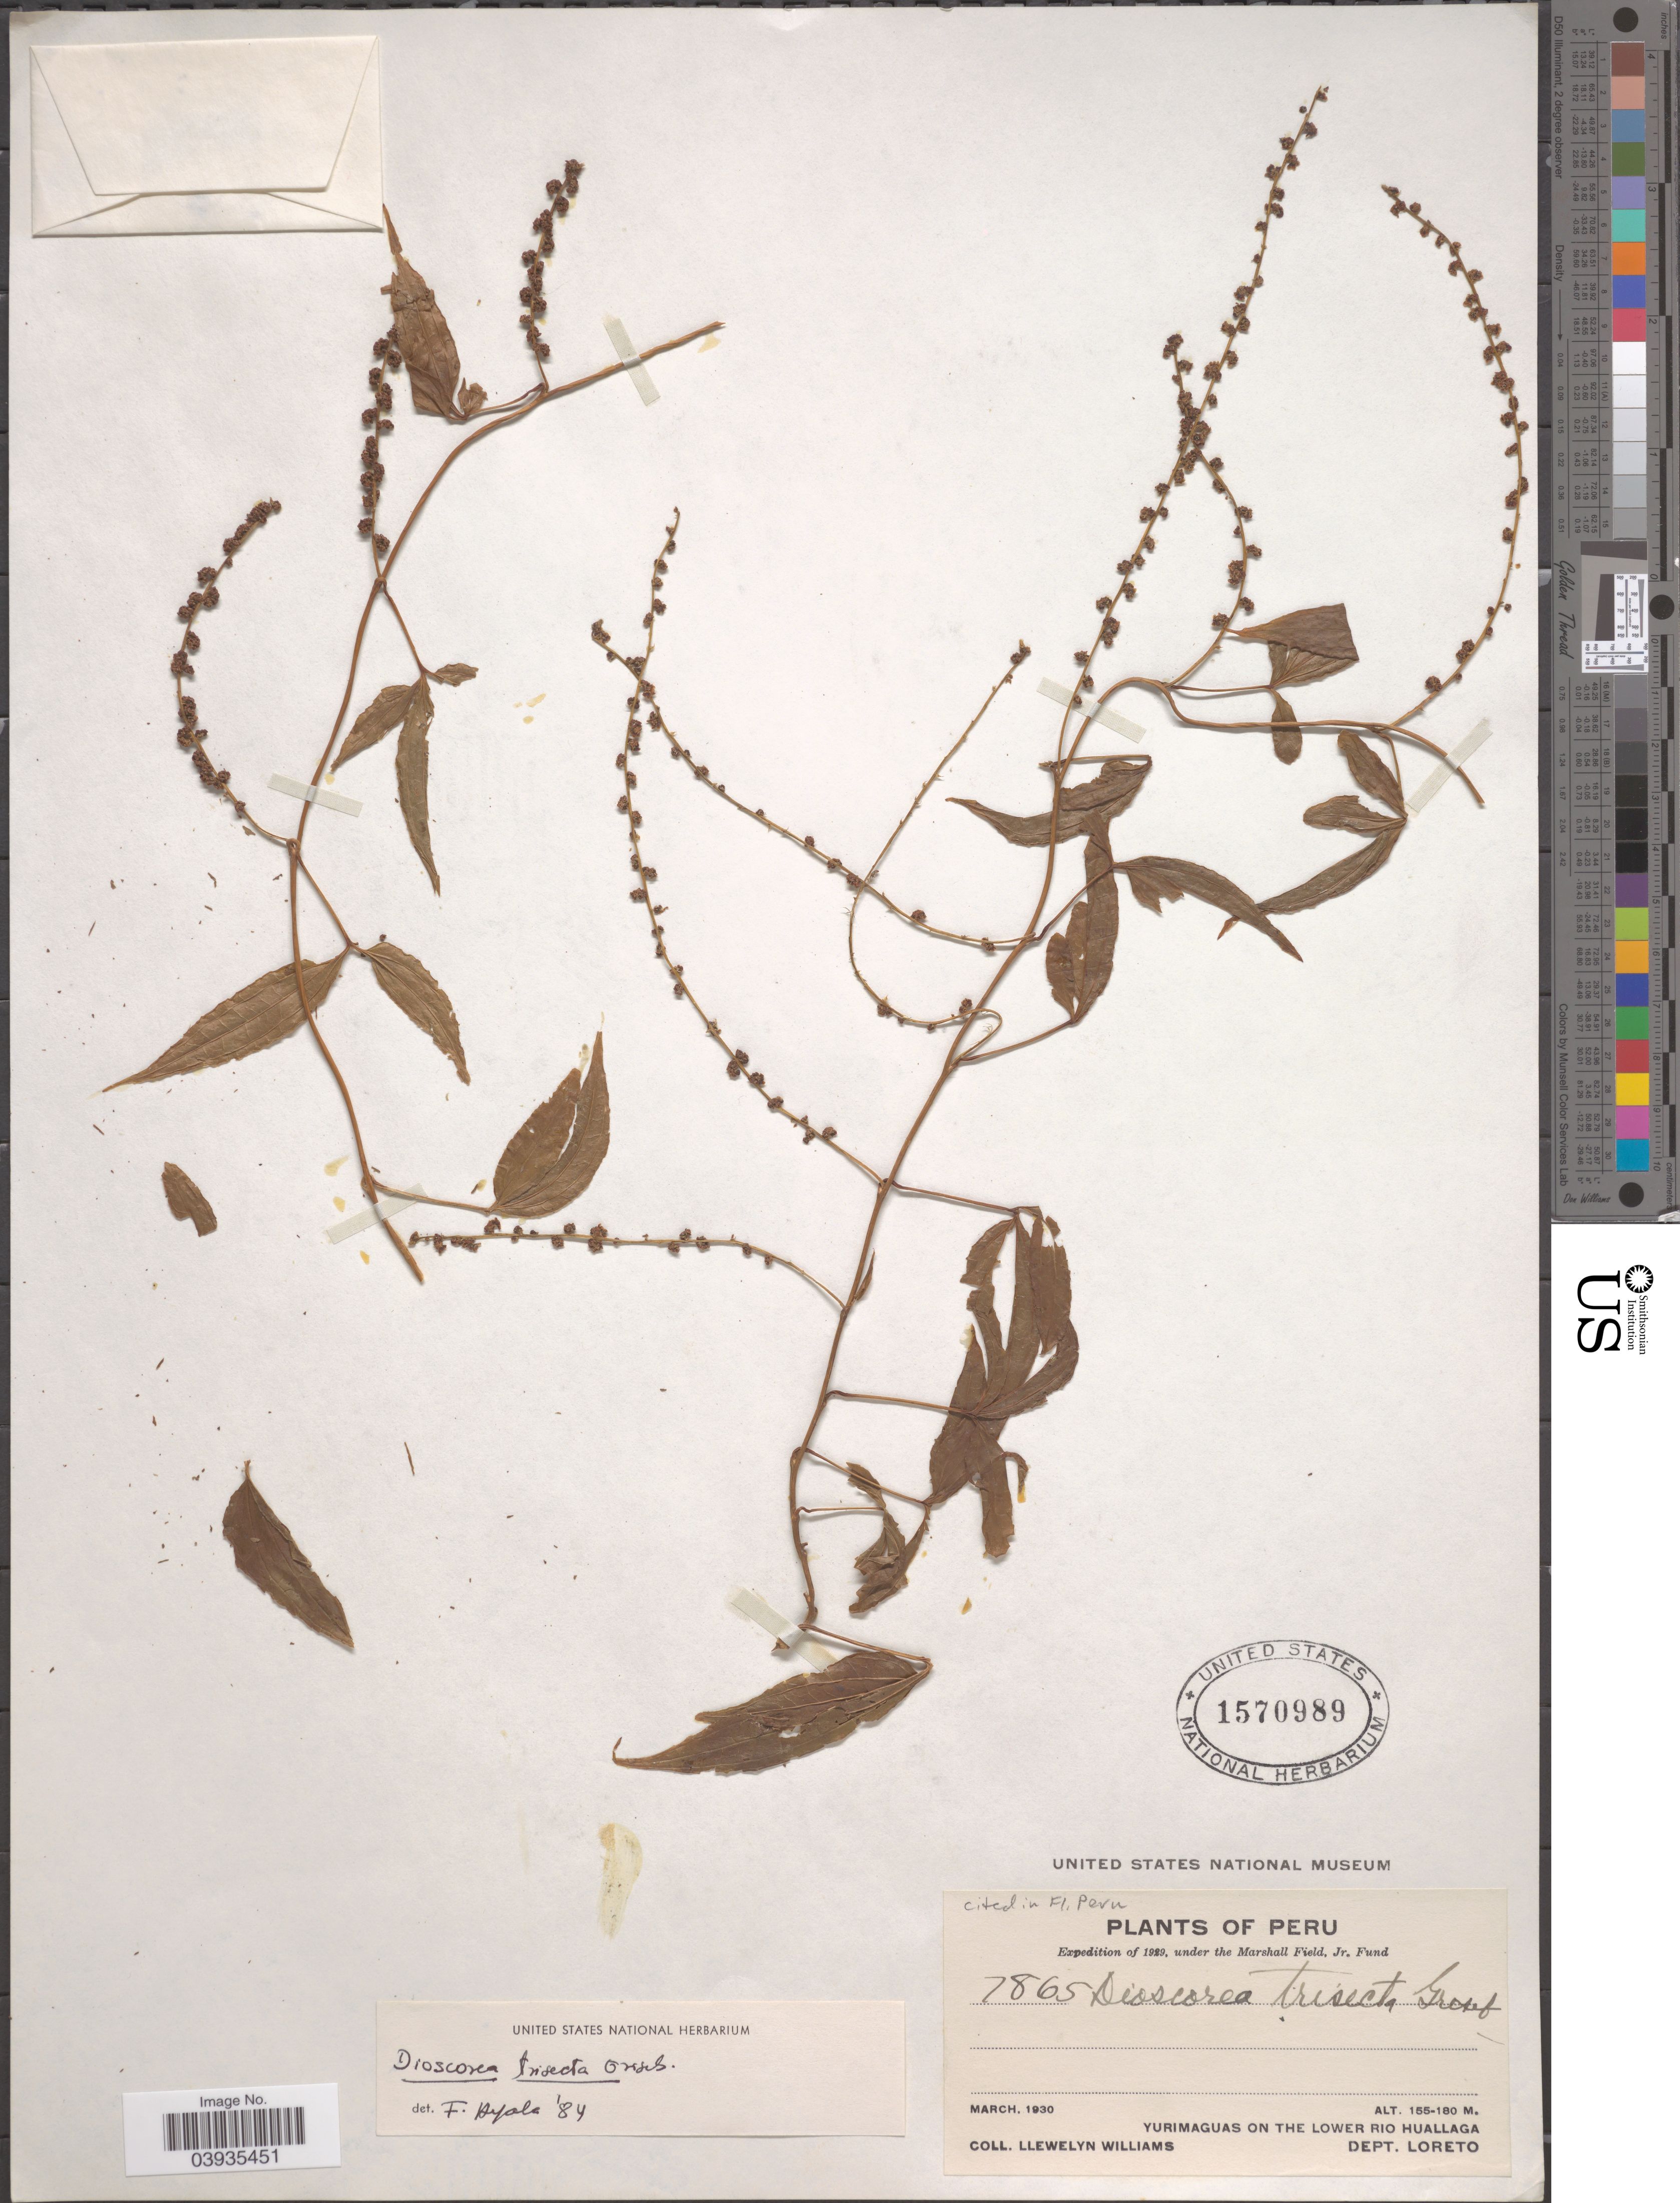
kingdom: Plantae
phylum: Tracheophyta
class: Liliopsida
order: Dioscoreales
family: Dioscoreaceae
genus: Dioscorea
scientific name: Dioscorea trisecta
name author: Griseb.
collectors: Ll. Williams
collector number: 7865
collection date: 1930-03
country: Peru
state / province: Loreto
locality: Yurimaguas on the lower Rio Huallaga. Dept. Loreto.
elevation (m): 155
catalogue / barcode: US 1570989